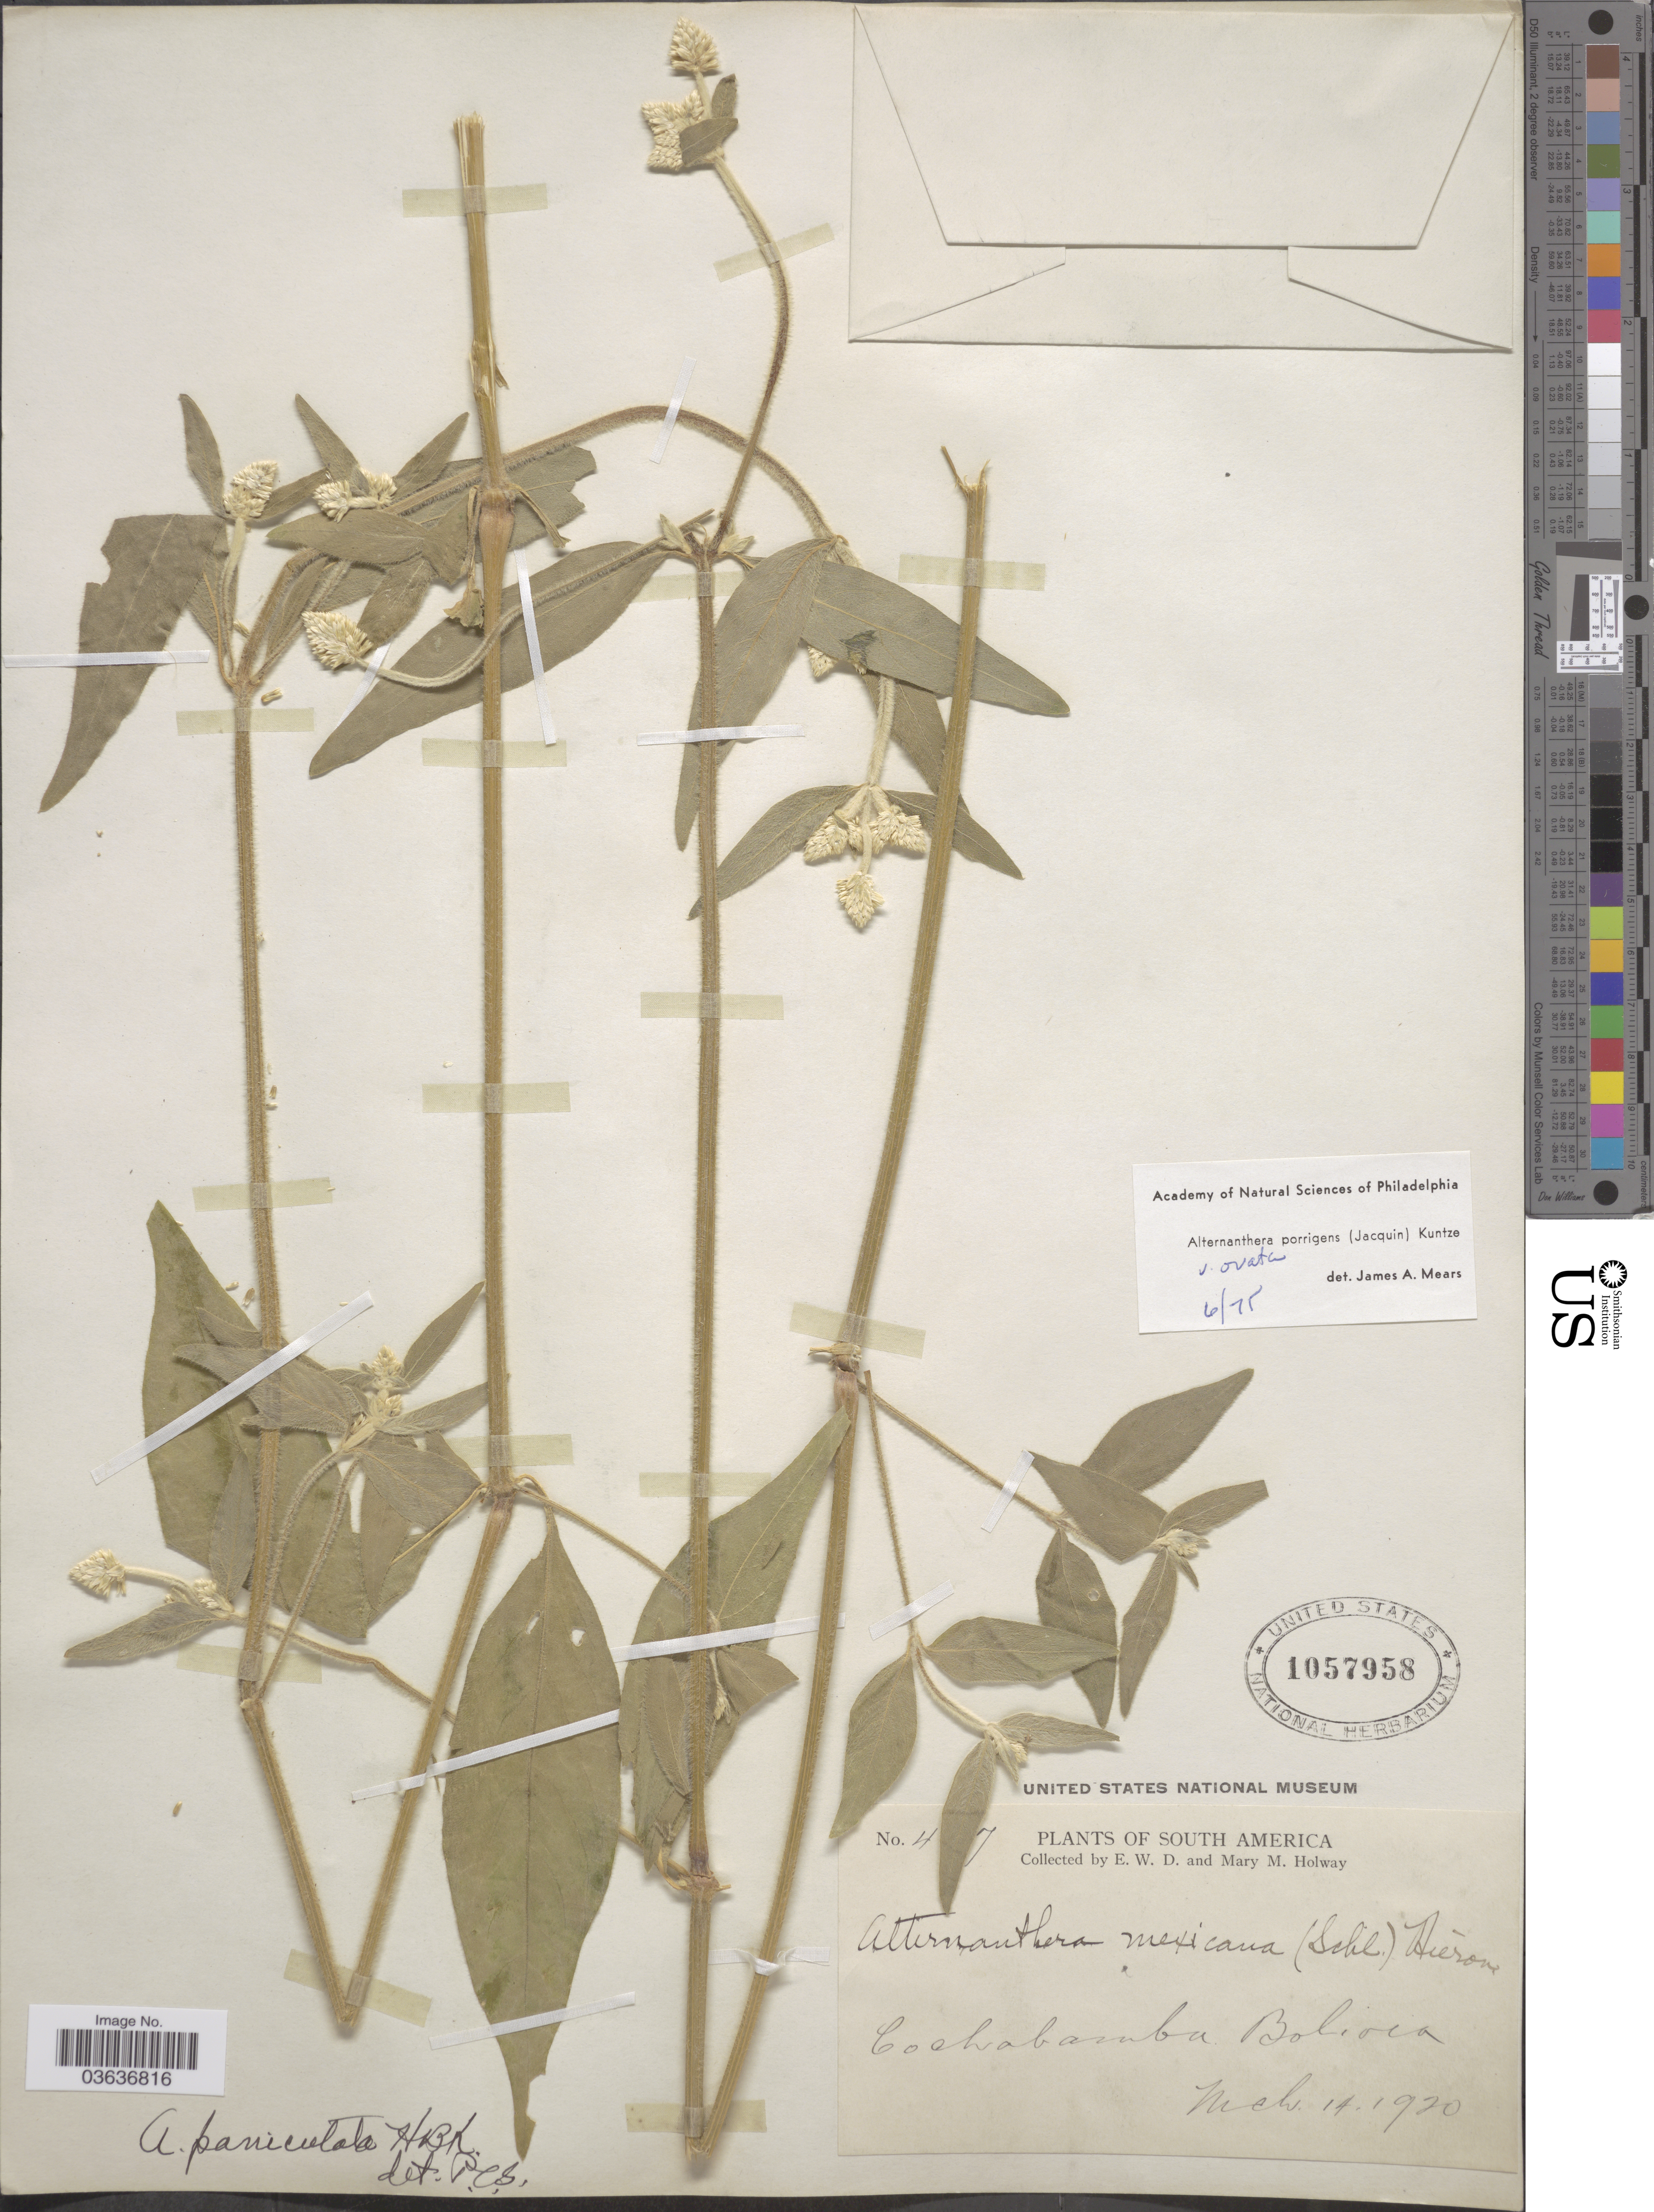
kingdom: Plantae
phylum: Tracheophyta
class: Magnoliopsida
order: Caryophyllales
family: Amaranthaceae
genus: Alternanthera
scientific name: Alternanthera porrigens var. ovata Mears var. nov. ined.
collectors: E. W. D. Holway & M. M. Holway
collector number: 4!7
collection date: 1920-03-14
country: Bolivia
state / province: Cochabamba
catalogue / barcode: US 1057958